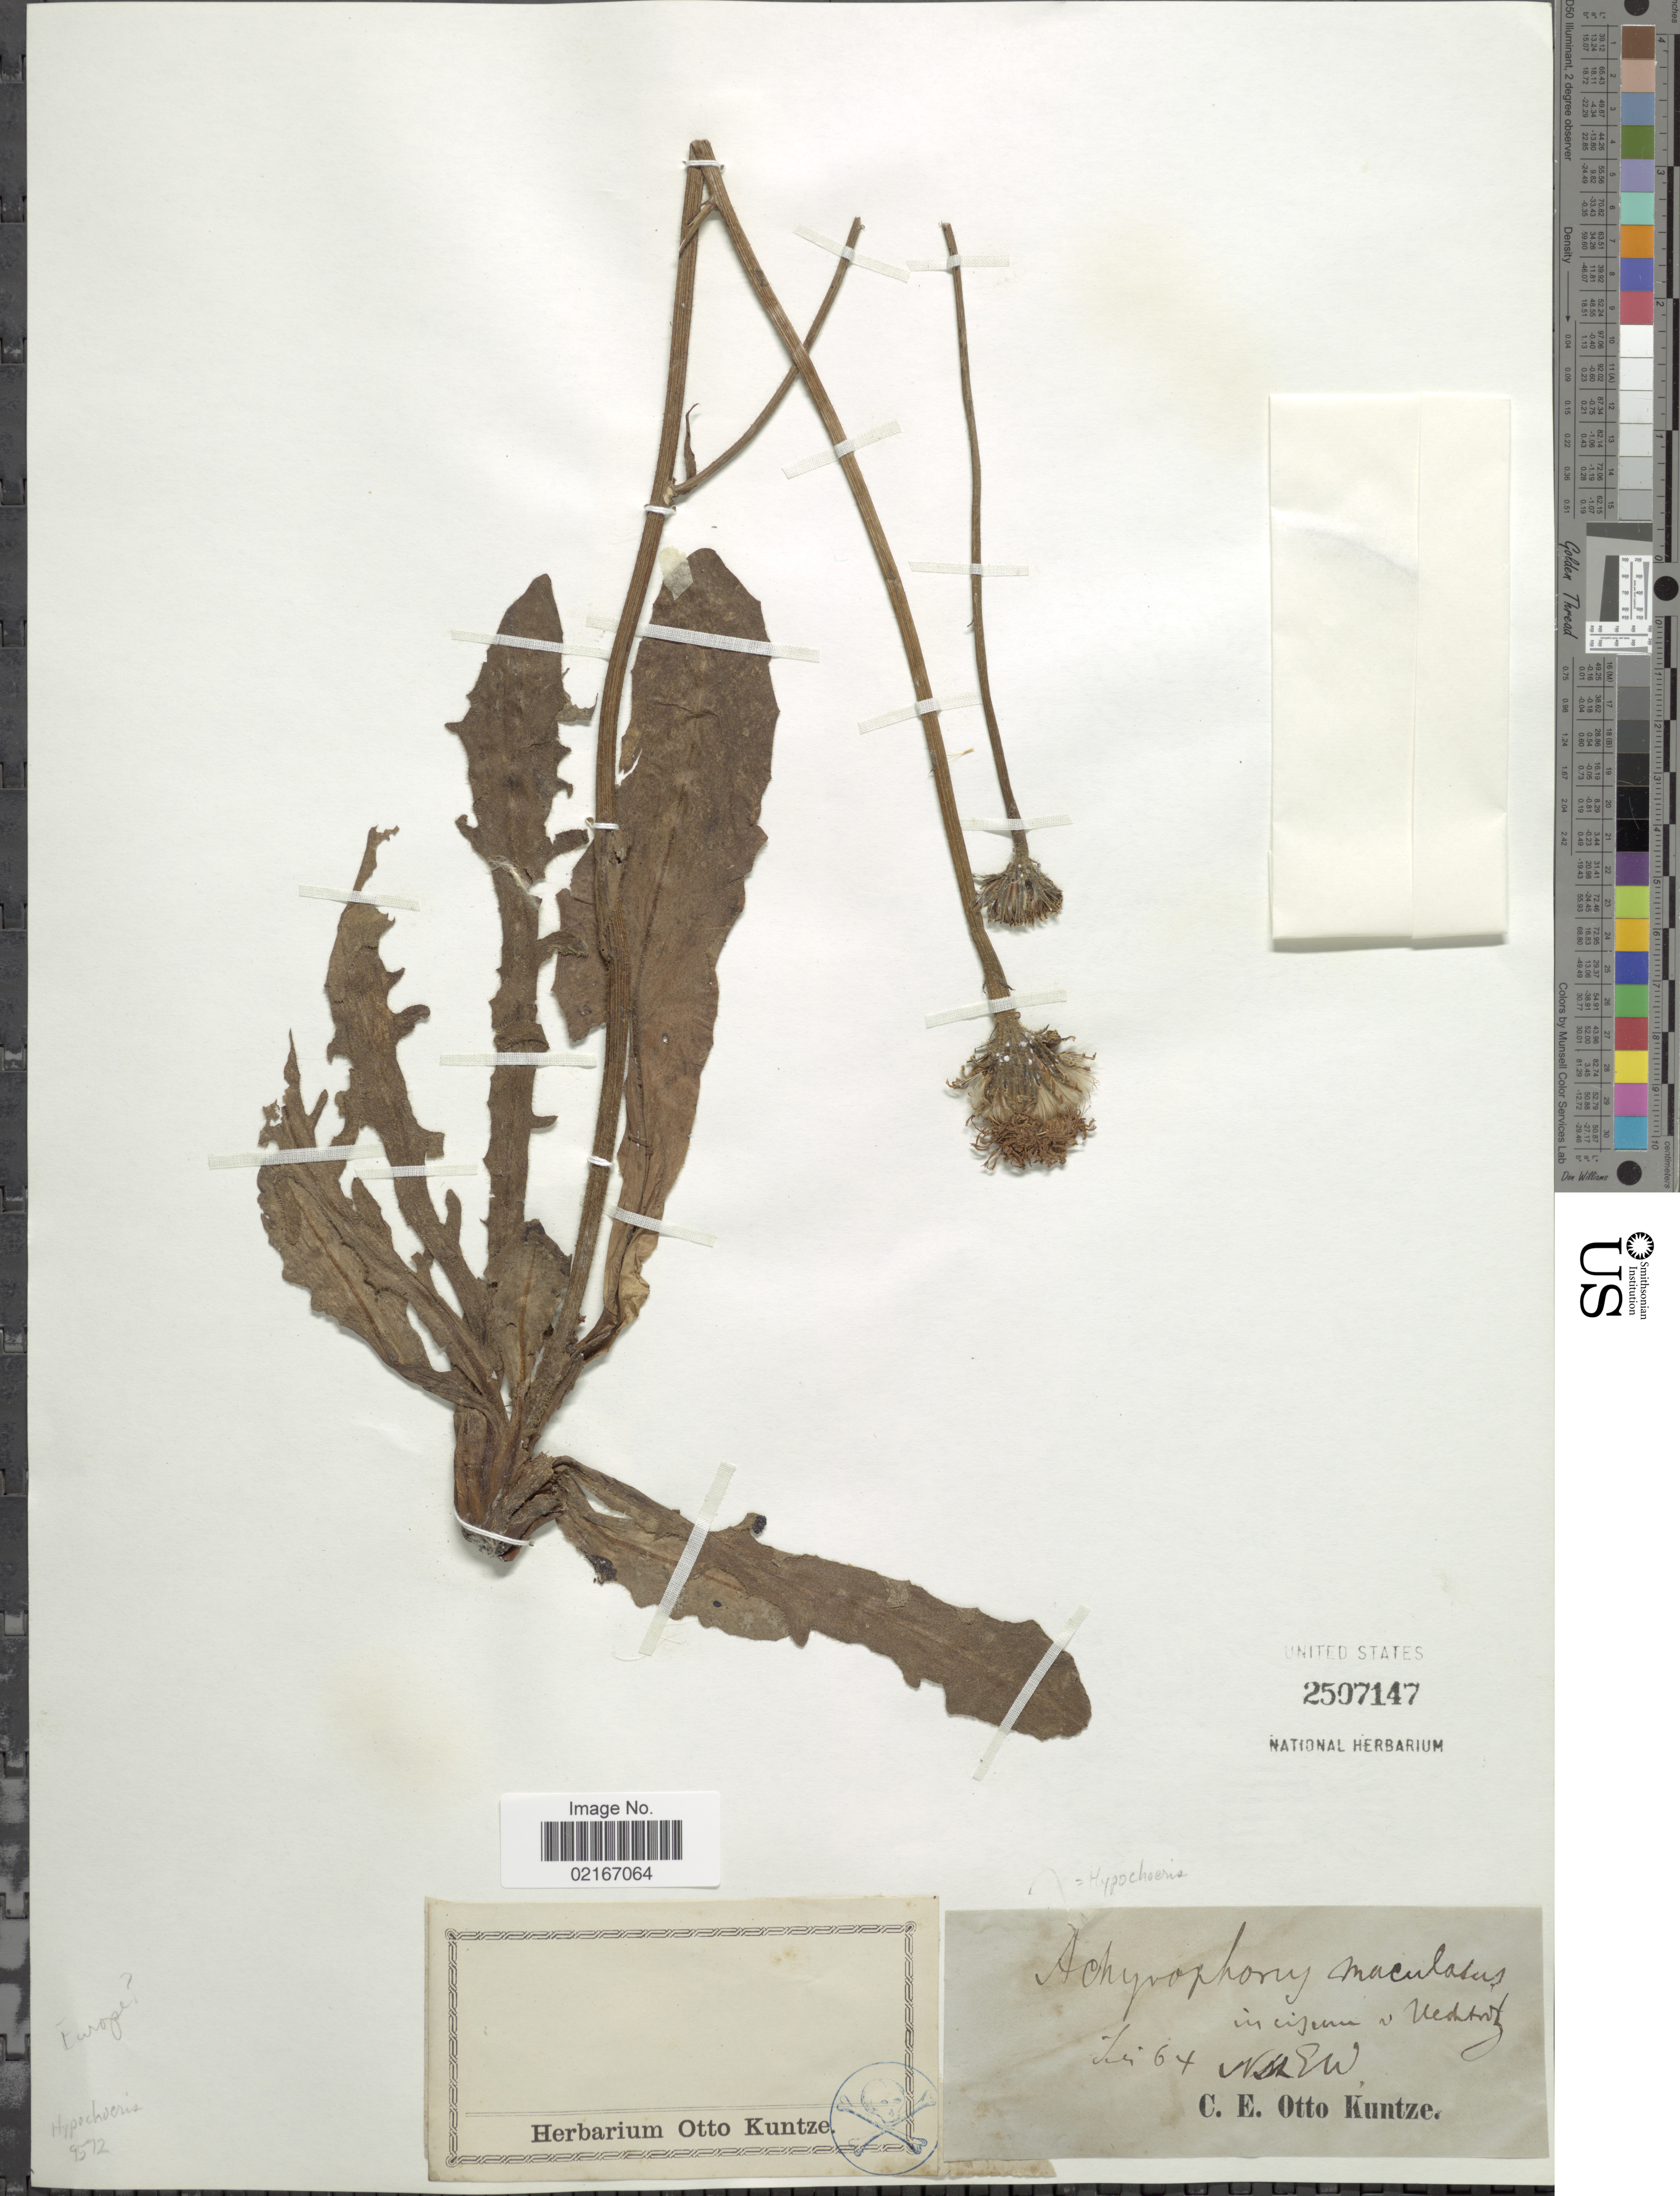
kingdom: Plantae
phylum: Tracheophyta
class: Magnoliopsida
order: Asterales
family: Asteraceae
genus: Hypochaeris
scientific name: Hypochaeris maculata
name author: L.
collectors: C.E.O. Kuntze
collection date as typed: Transcribed d/m/y: //64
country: Germany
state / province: Sachsen-Anhalt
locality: N.E.W. [interpreted]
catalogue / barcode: US 2507147